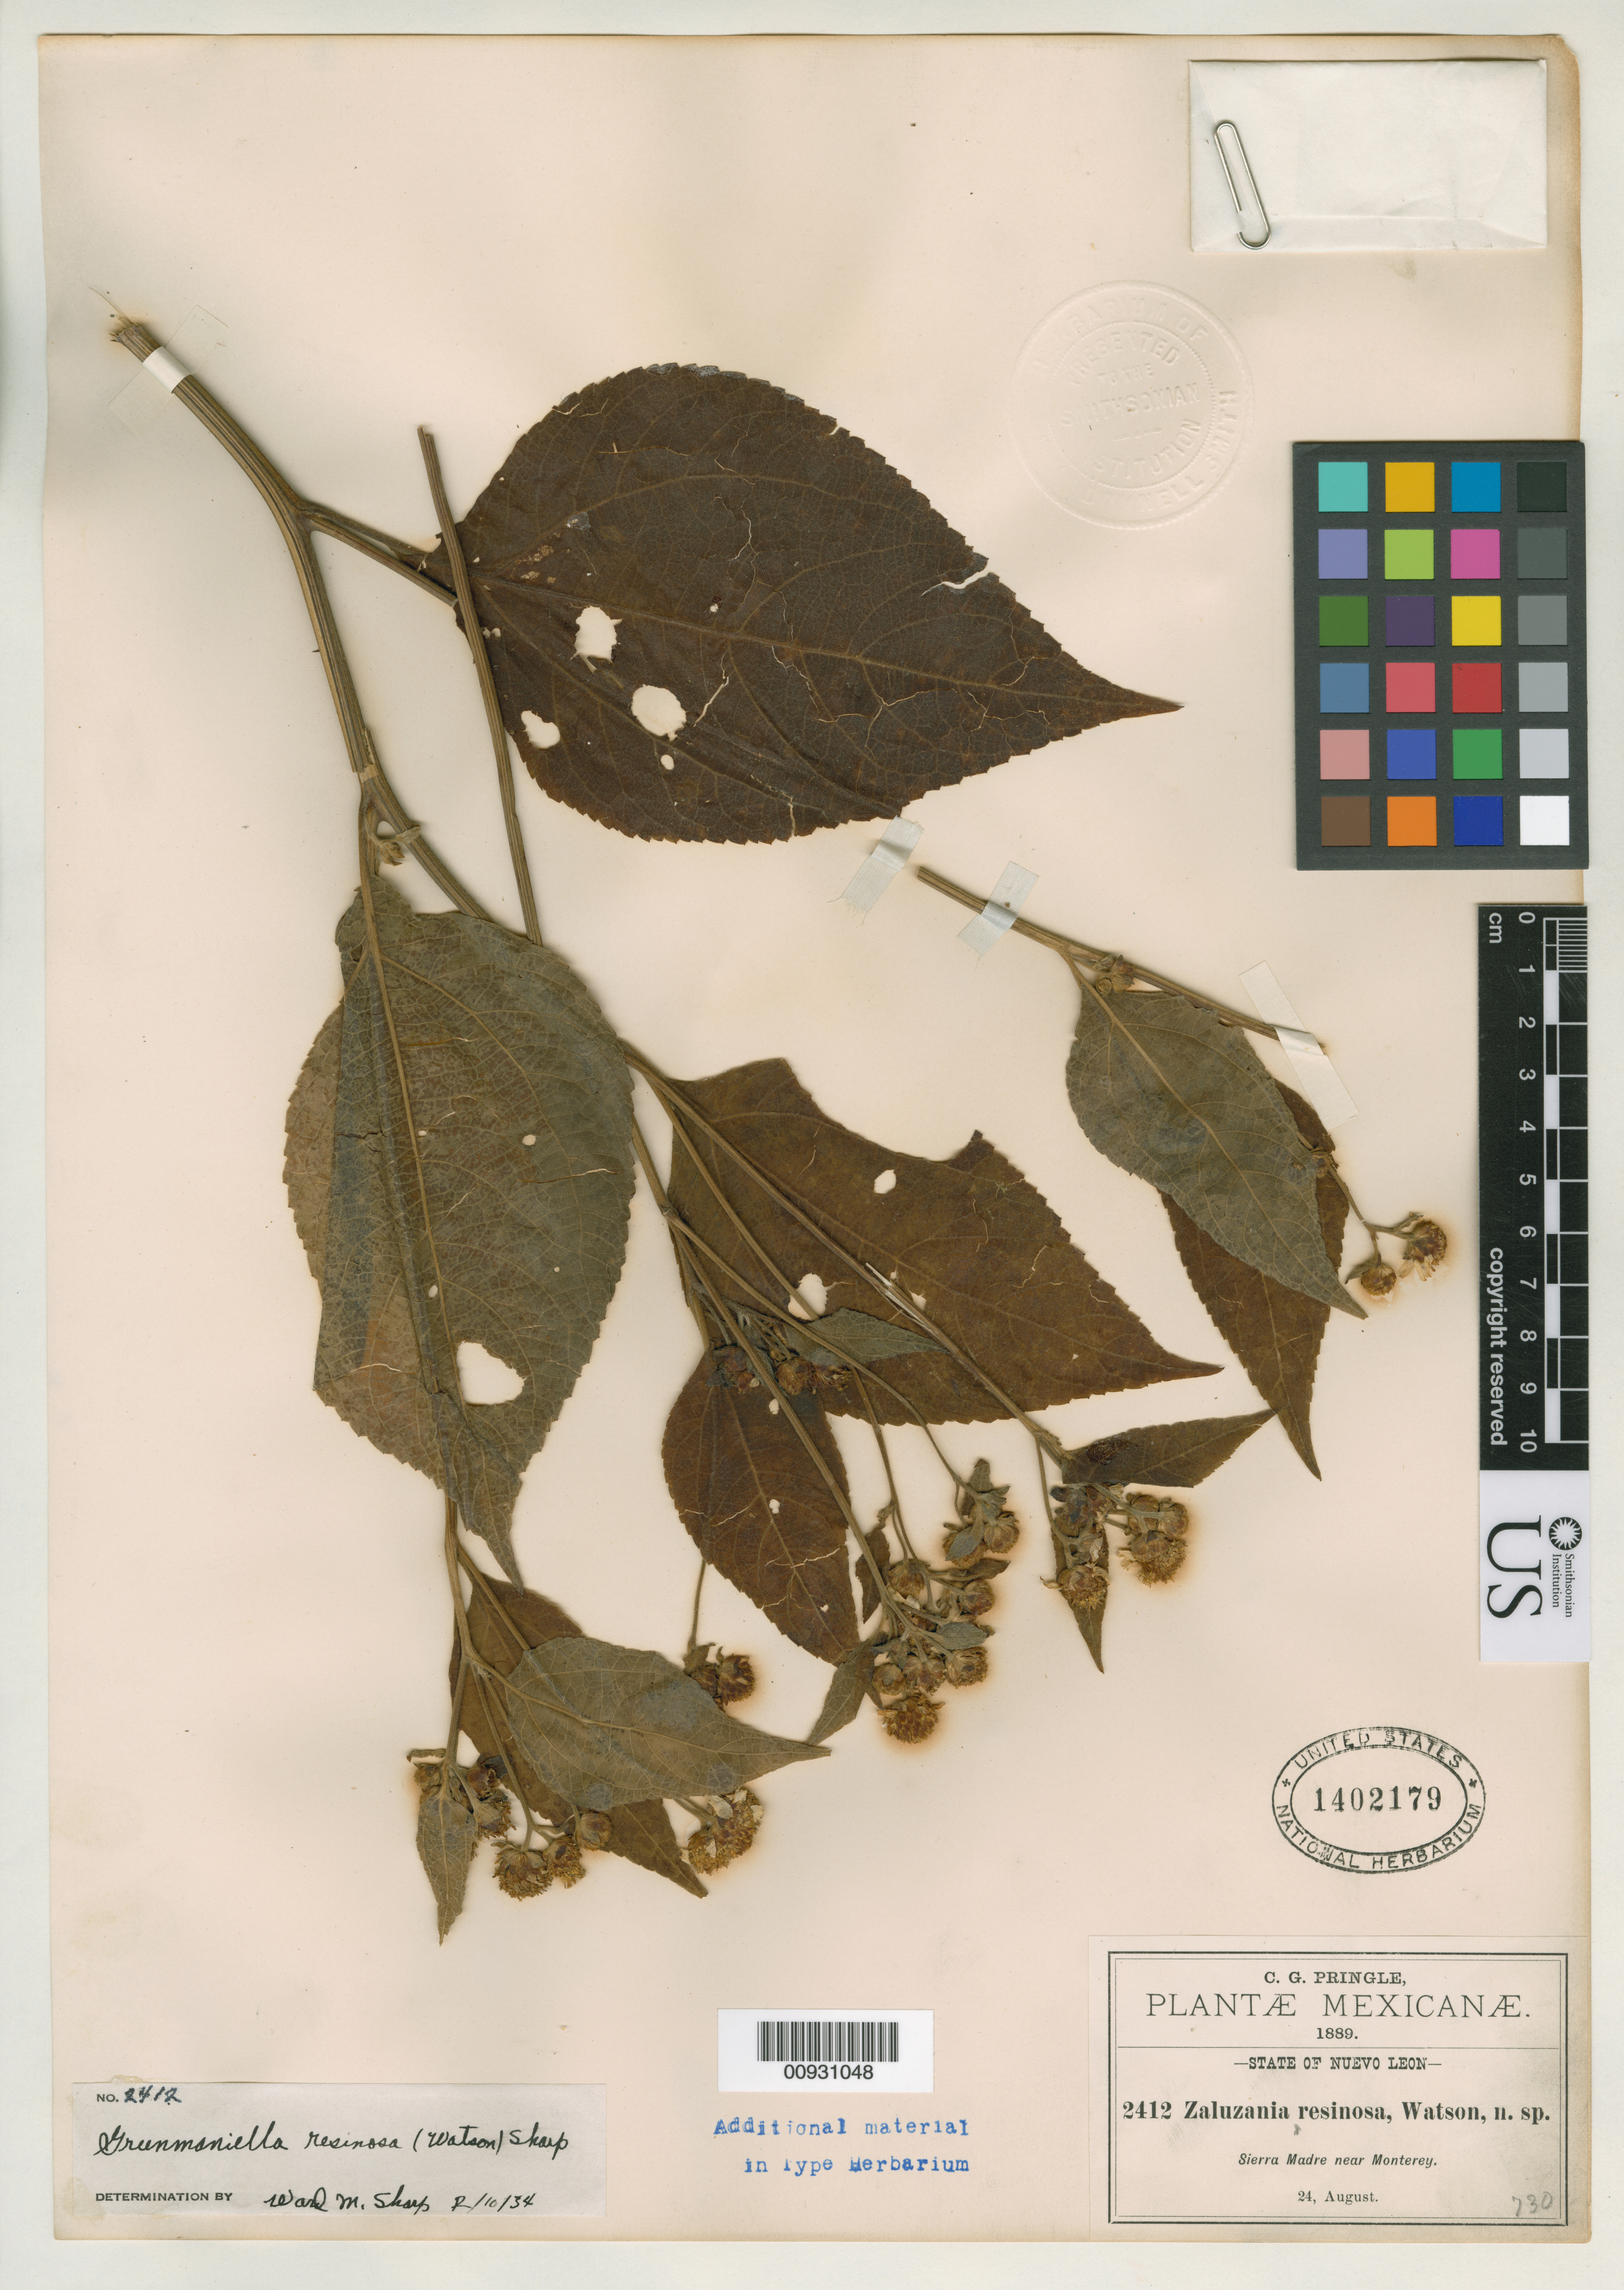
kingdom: Plantae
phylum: Tracheophyta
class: Magnoliopsida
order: Asterales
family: Asteraceae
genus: Zaluzania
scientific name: Zaluzania resinosa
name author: S. Watson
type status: Isotype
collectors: C. G. Pringle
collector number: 2412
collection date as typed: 24 Aug 1889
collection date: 1889-08-24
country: Mexico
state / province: Nuevo León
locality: Monterrey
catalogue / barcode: US 1402179